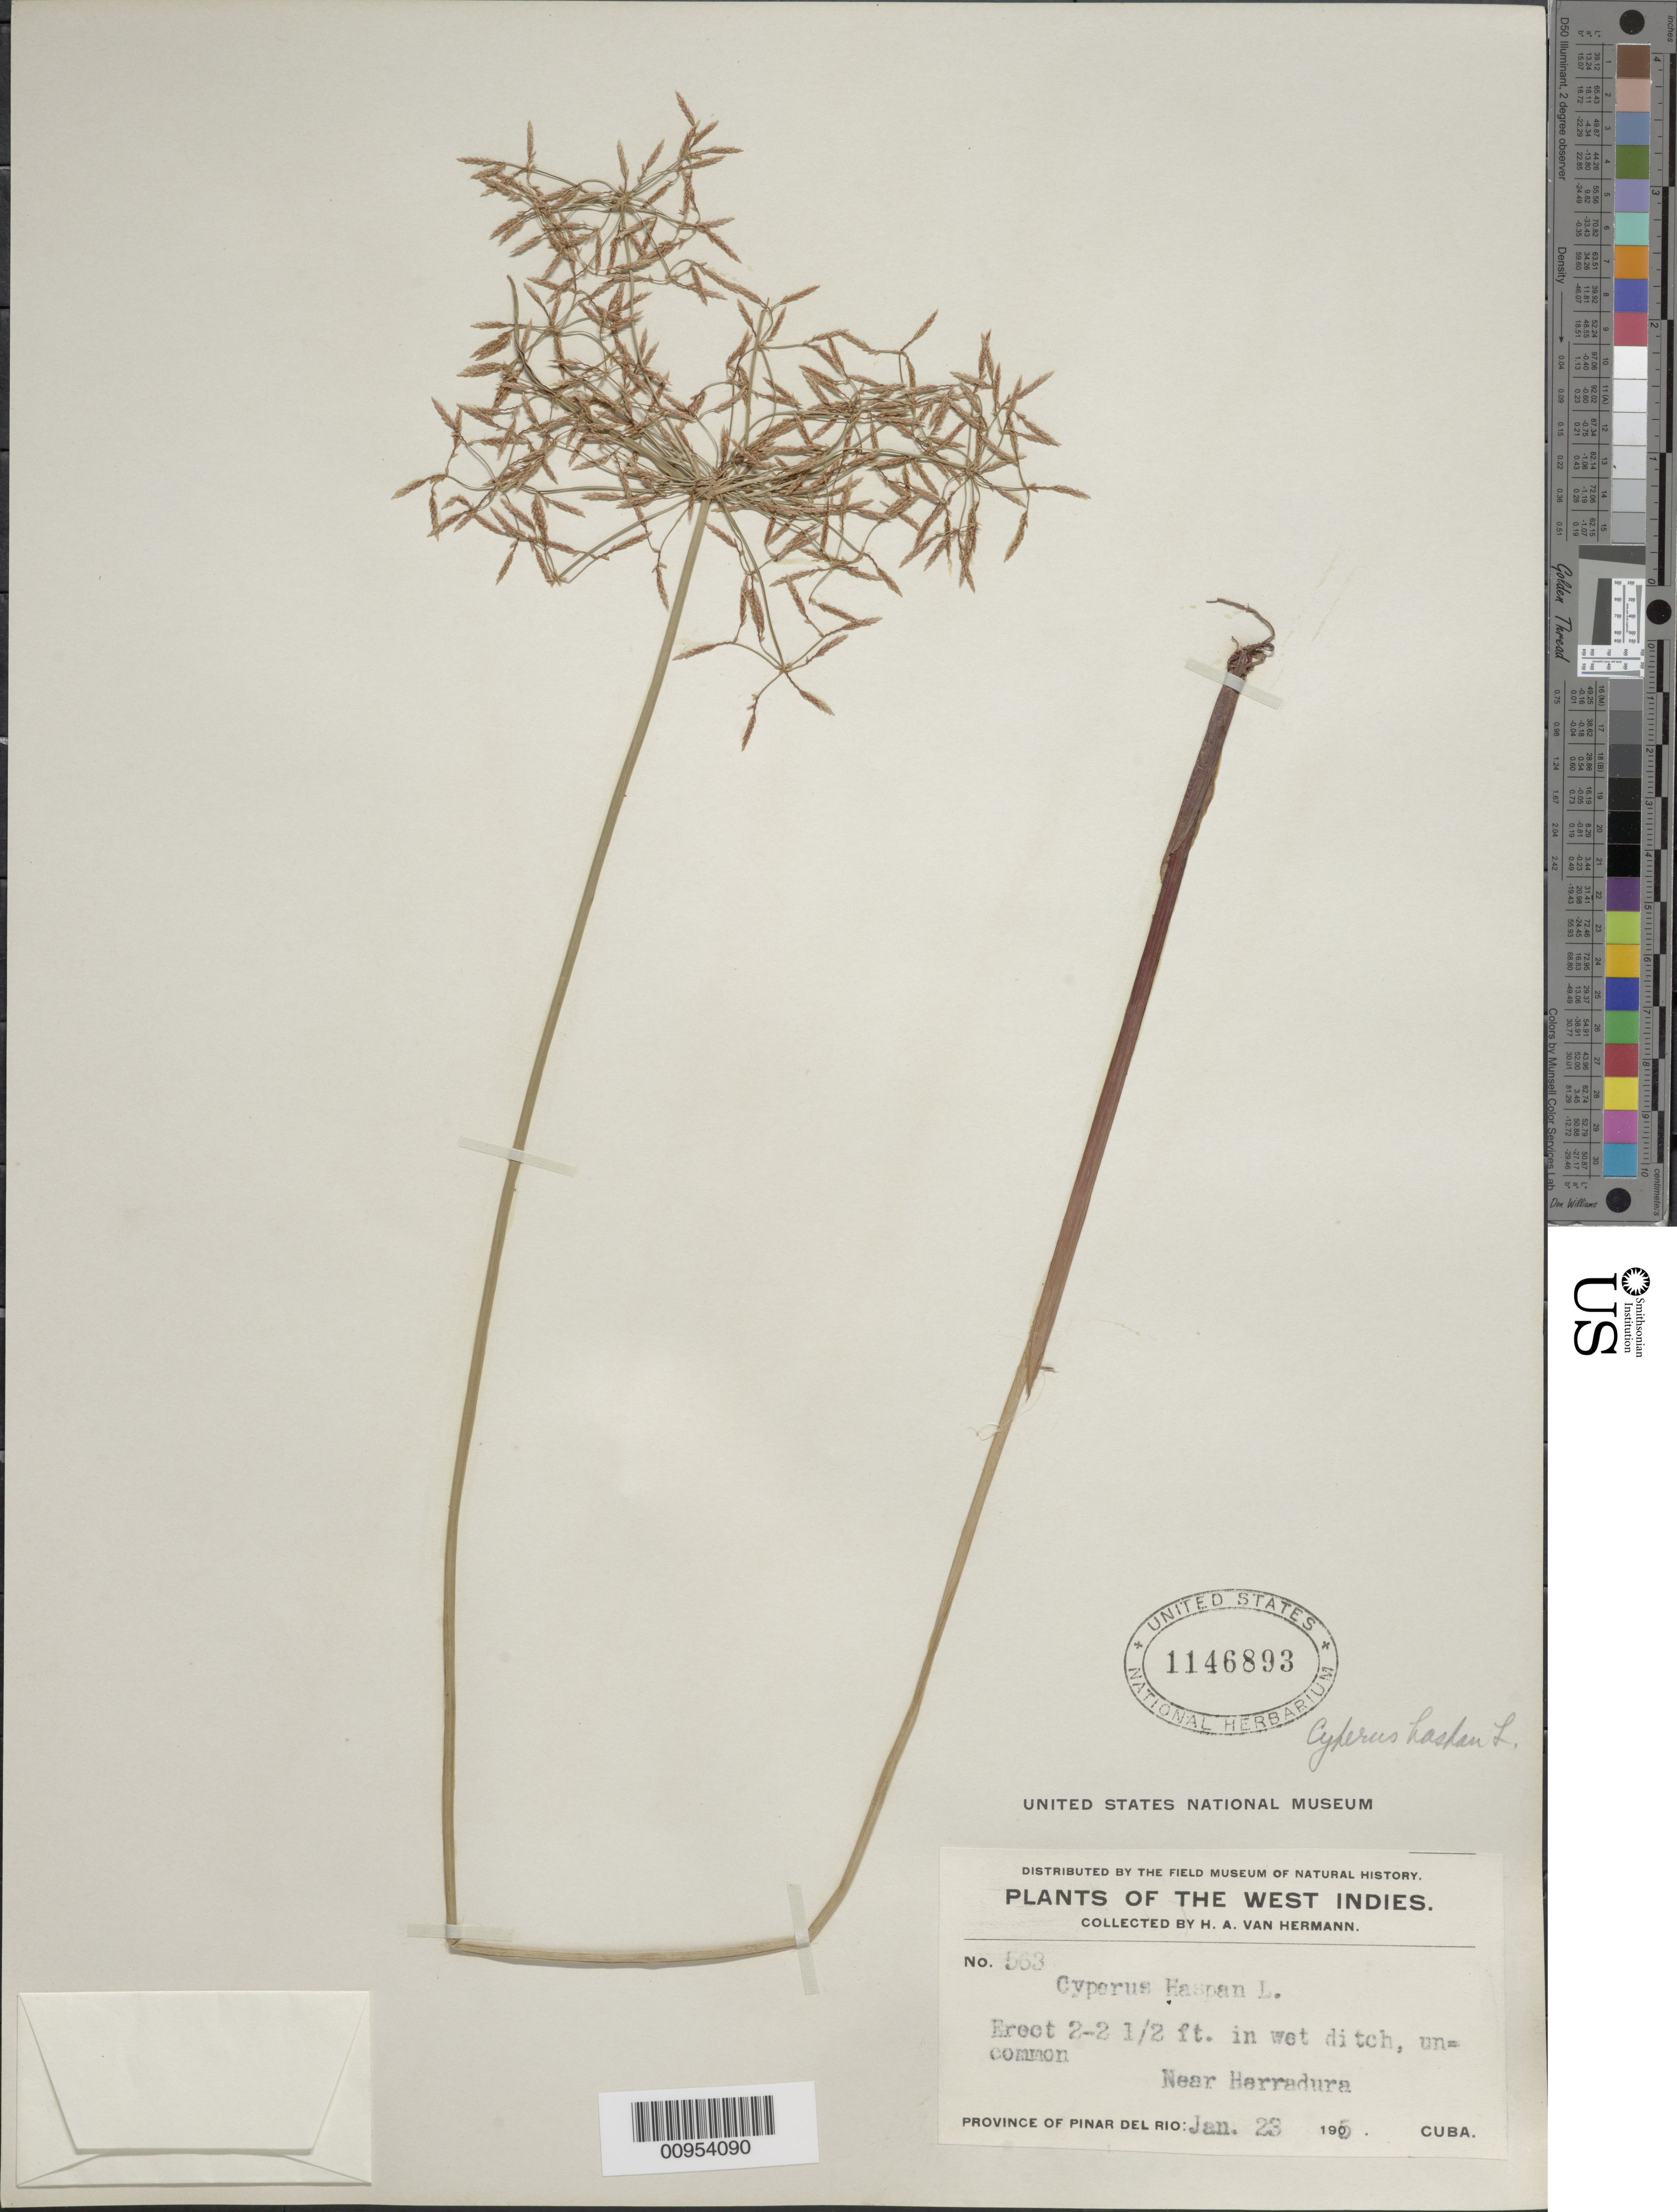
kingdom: Plantae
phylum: Tracheophyta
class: Liliopsida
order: Poales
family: Cyperaceae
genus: Cyperus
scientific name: Cyperus haspan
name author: L.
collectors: H. A. Van Hermann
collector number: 563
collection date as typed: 23 Jan 1905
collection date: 1905-01-23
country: Cuba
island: Cuba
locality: Ditch near Herradura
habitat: In wet ditch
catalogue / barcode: US 1146893